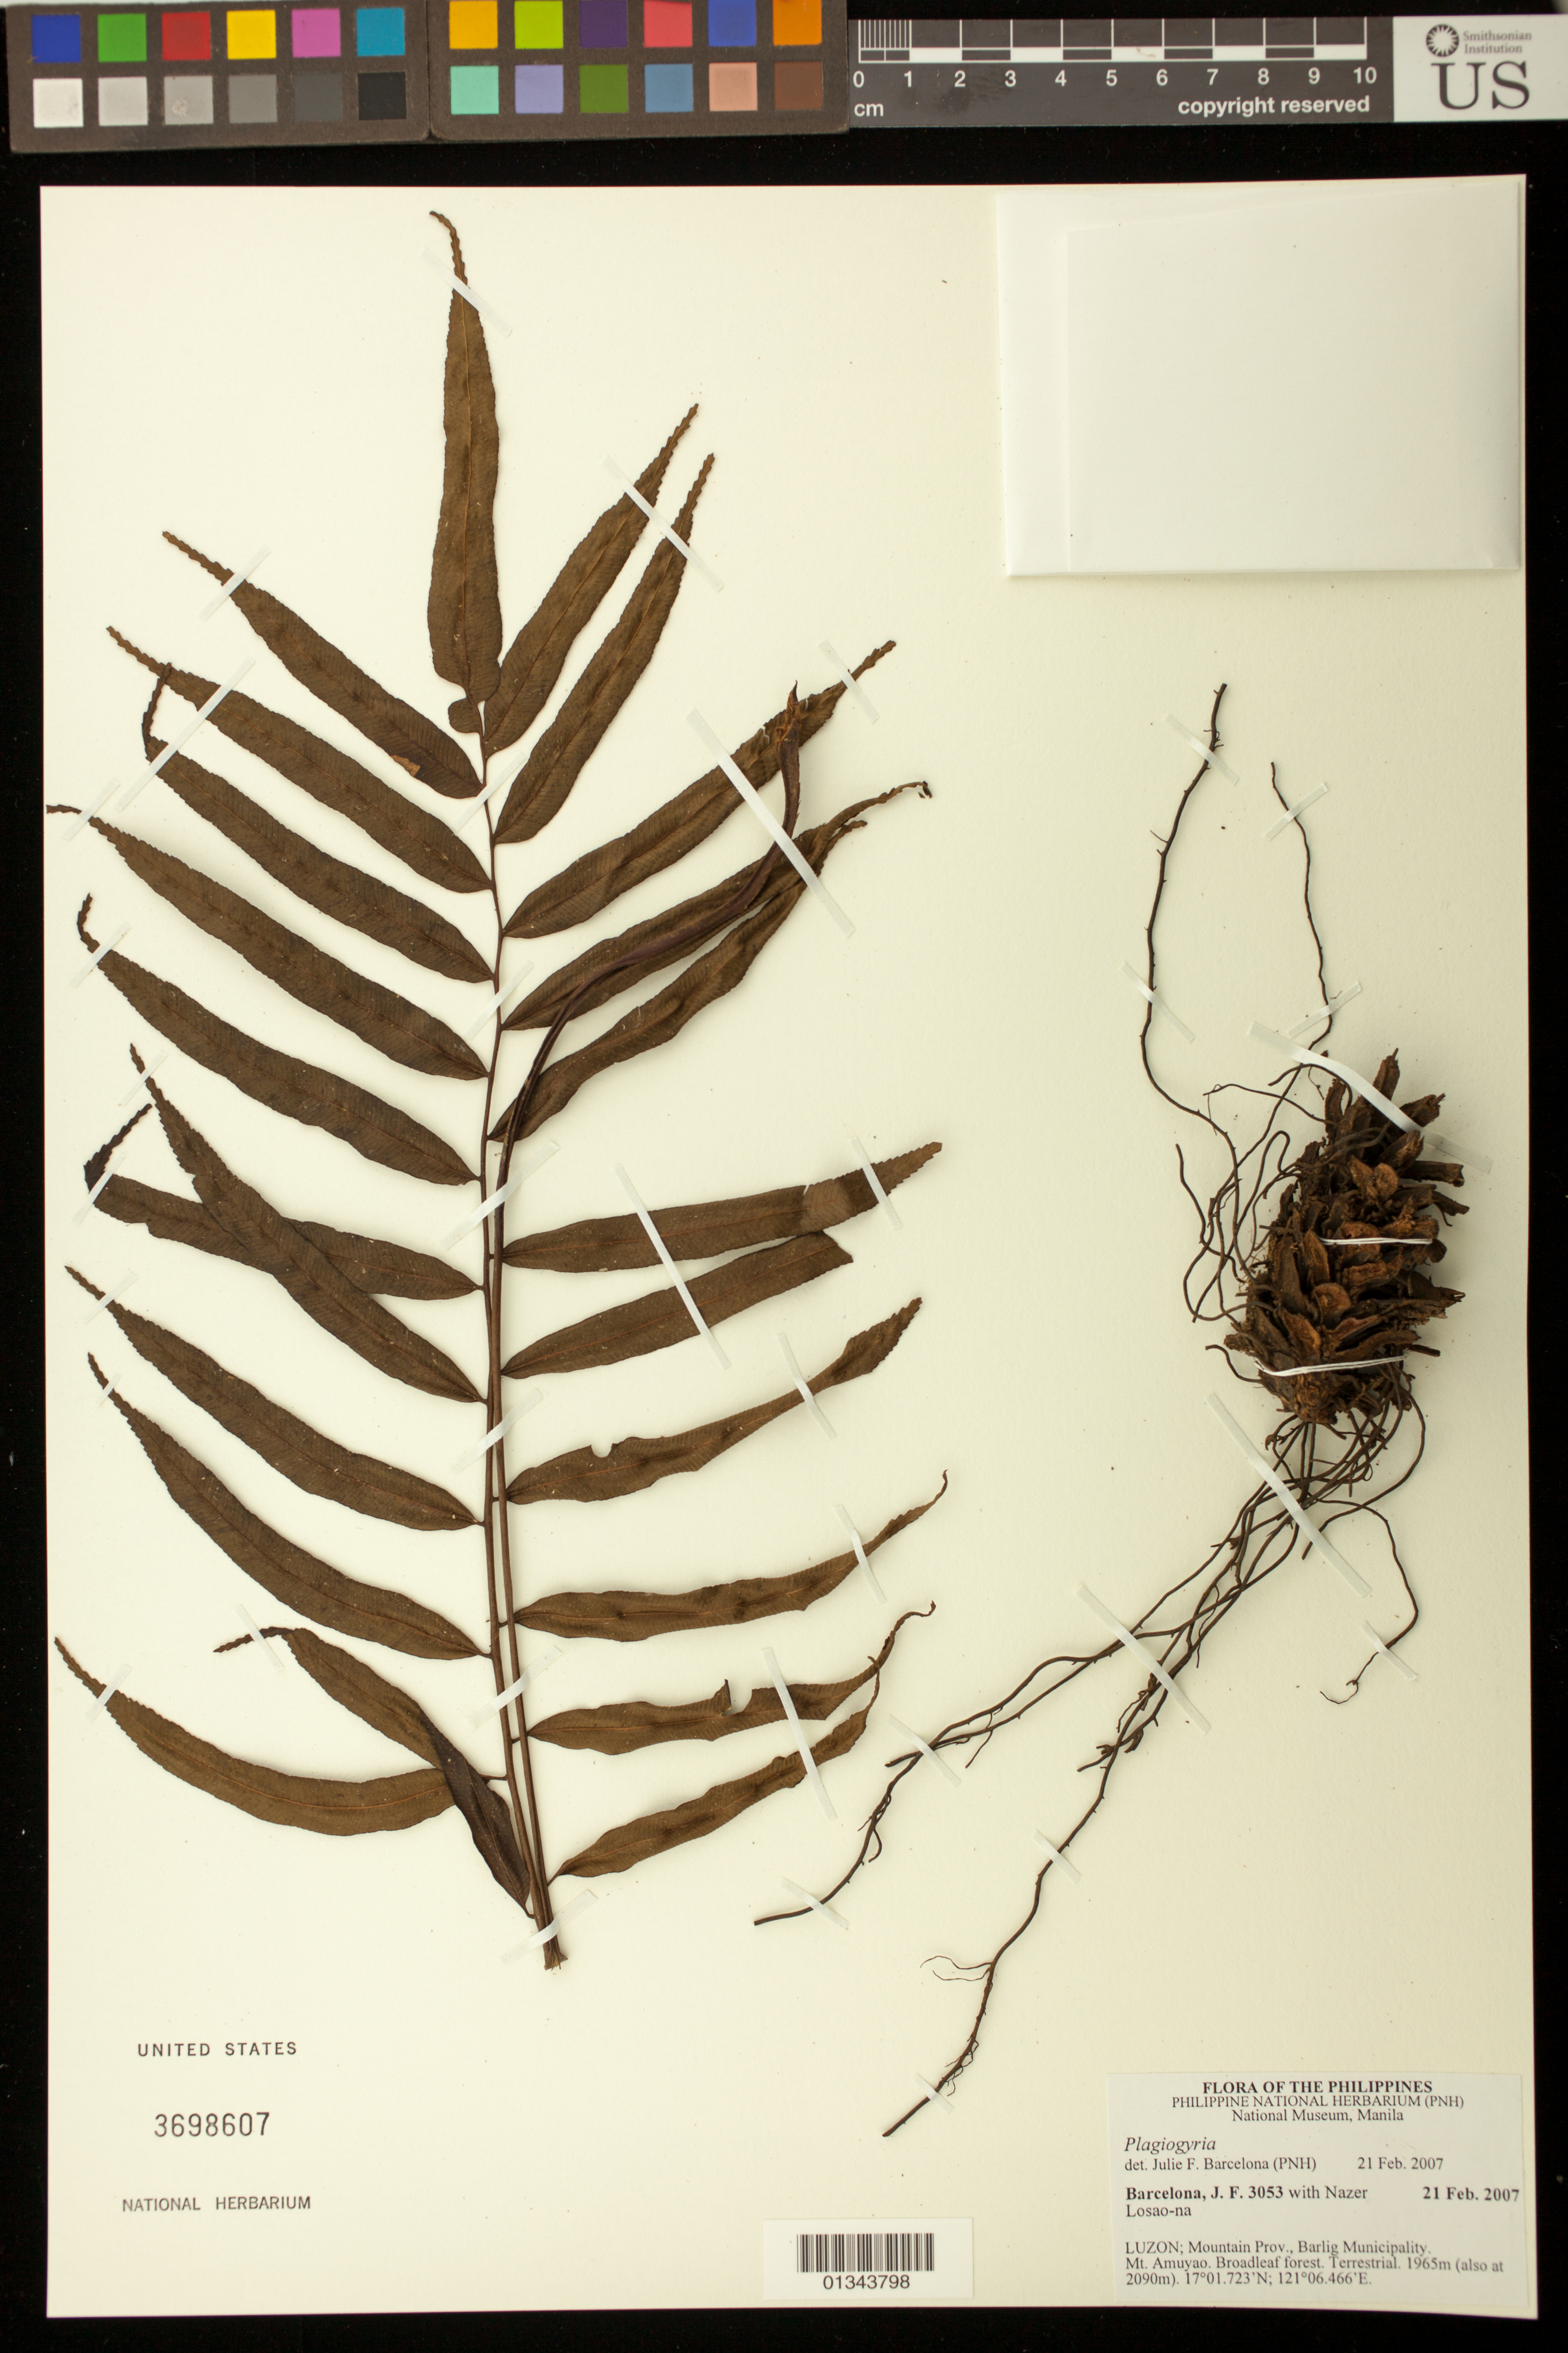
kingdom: Plantae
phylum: Tracheophyta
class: Polypodiopsida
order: Cyatheales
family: Plagiogyriaceae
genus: Plagiogyria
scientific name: Plagiogyria sp.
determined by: Barcelona, J. F.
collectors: J. F. Barcelona & N. Losao-na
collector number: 3053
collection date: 2007-02-21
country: Philippines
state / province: Cordillera (Administrative Region)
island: Luzon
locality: Luzon; Mountain Prov., Barlig Municipality. Mt. Amuyao.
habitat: Broadleaf forest.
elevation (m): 1965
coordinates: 17 01.723 N, 121 06.466 E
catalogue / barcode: US 3698607